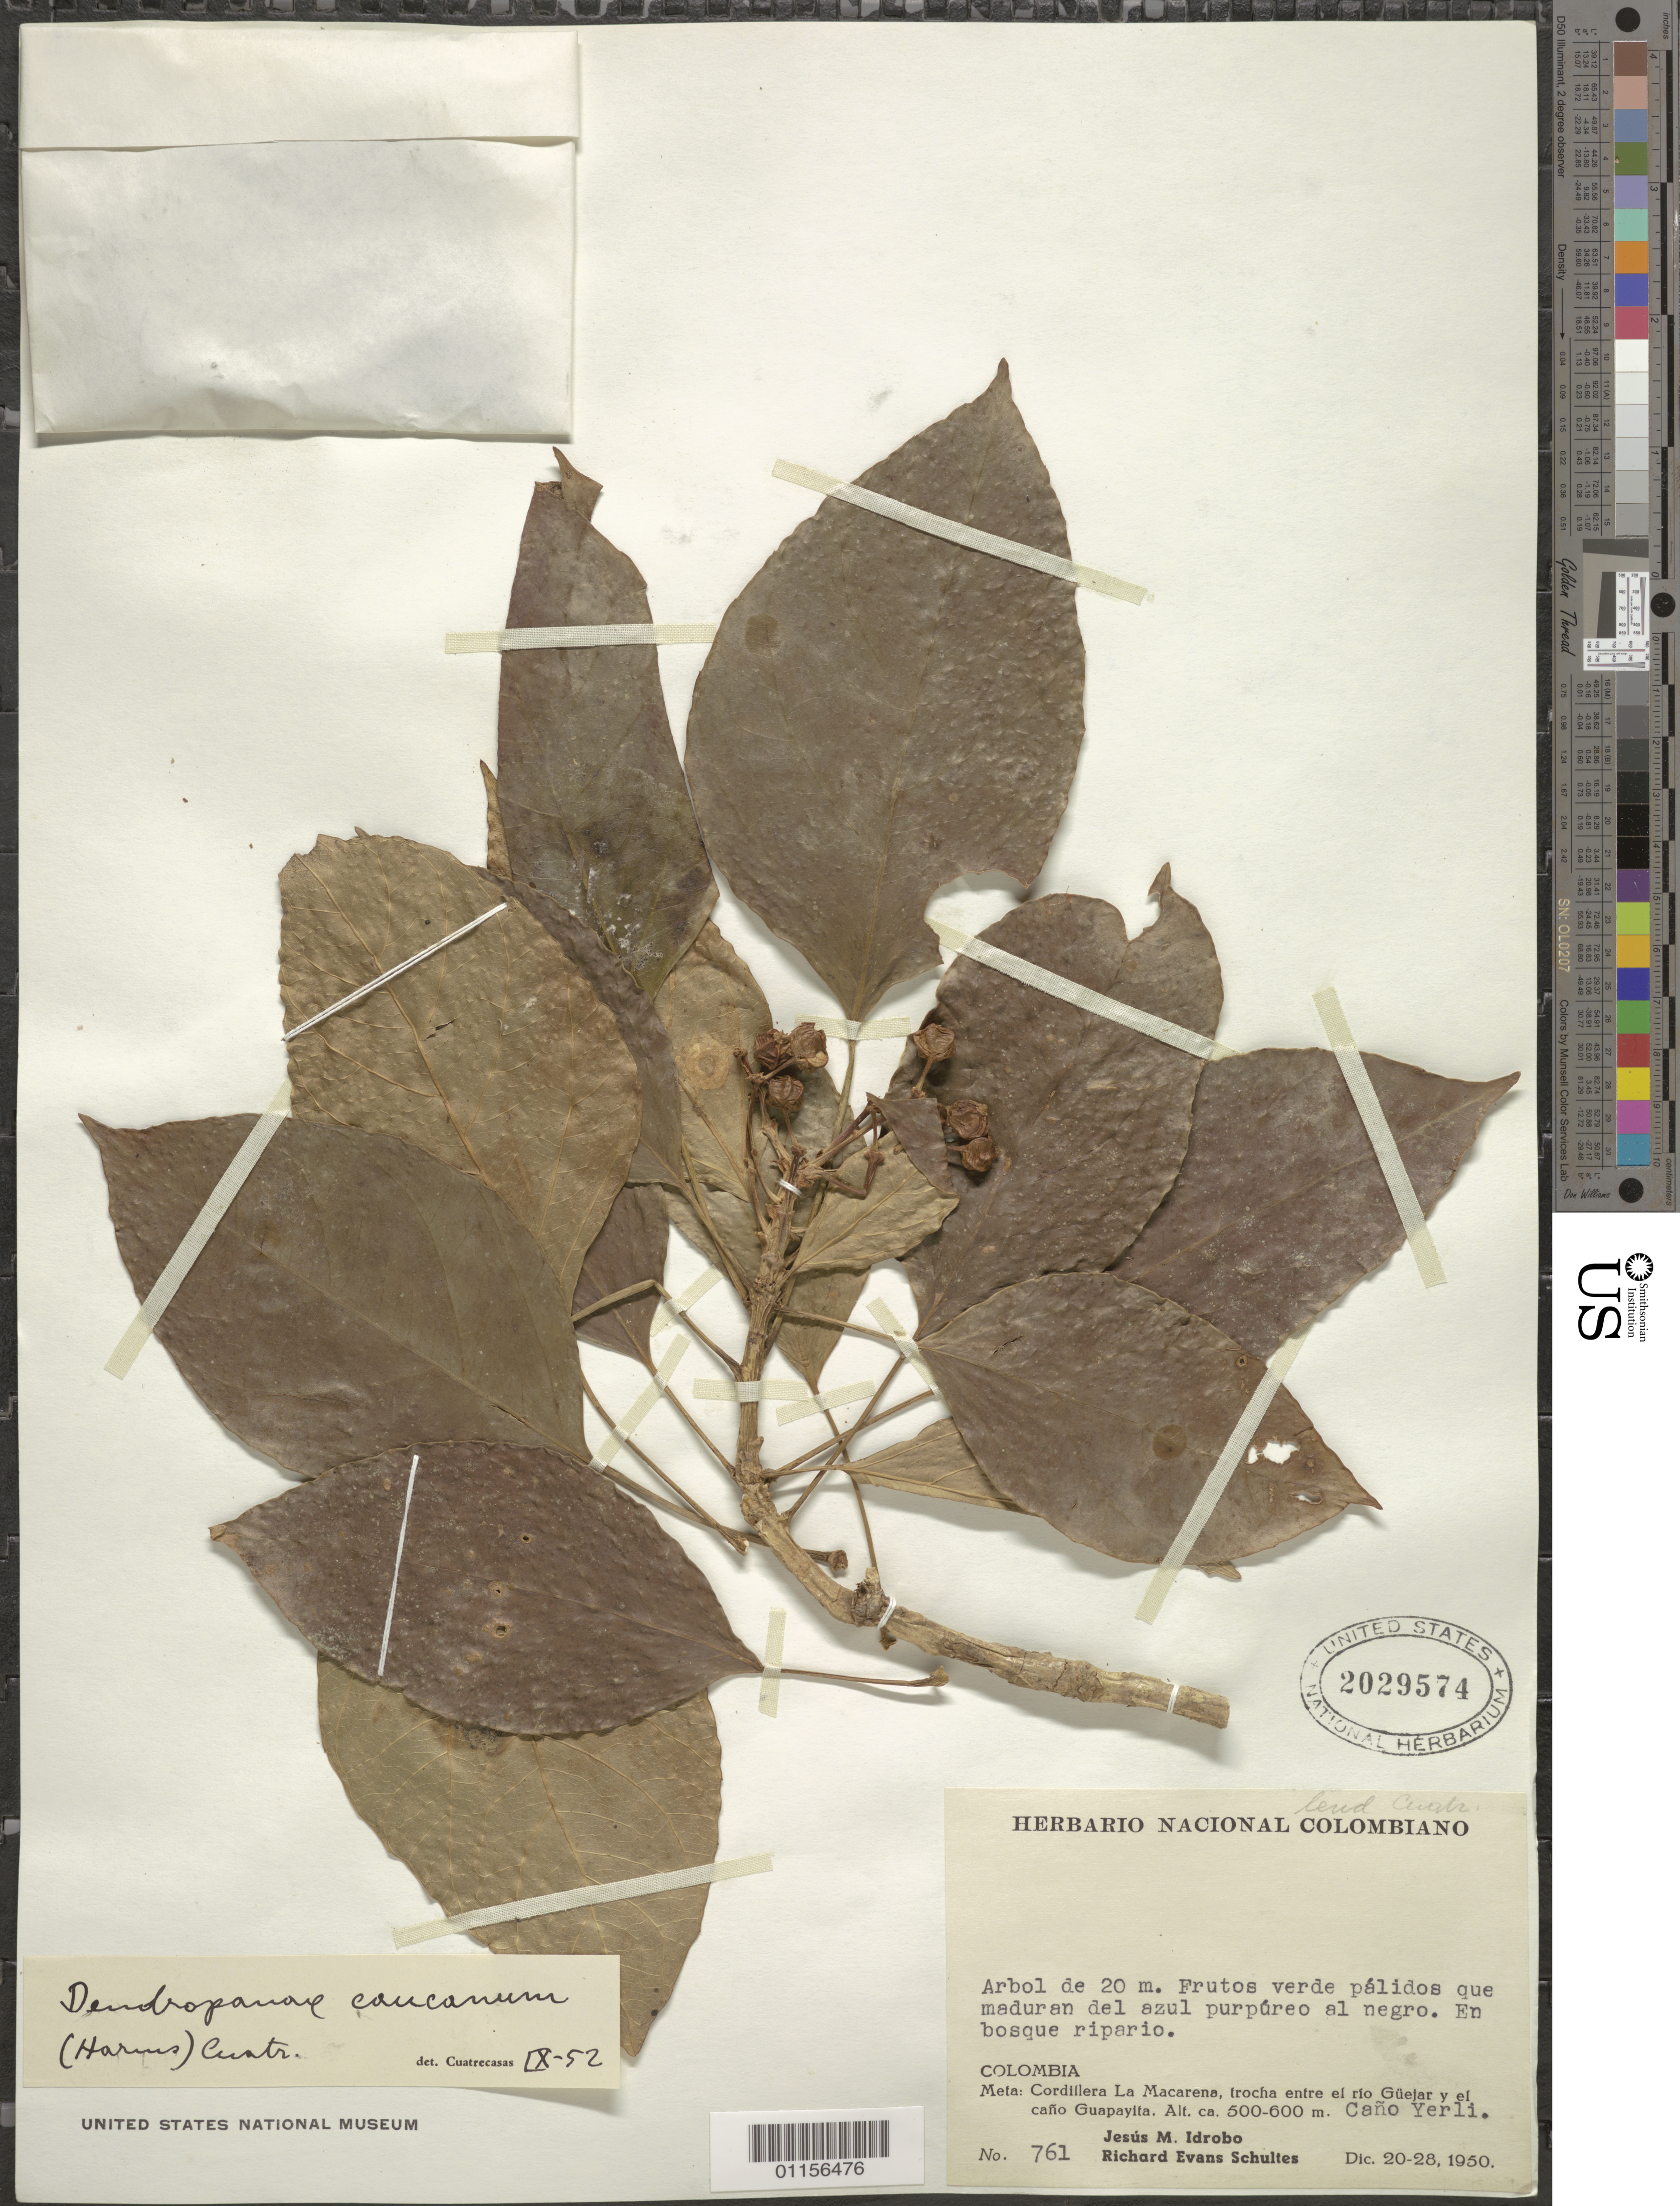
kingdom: Plantae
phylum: Tracheophyta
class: Magnoliopsida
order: Apiales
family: Araliaceae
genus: Dendropanax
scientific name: Dendropanax caucanus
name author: (Harms) Harms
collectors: J. M. Idrobo & R. E. Schultes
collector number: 761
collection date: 1950-12-20/1950-12-28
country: Colombia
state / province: Meta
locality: Cordillera La Macarena, trocha entre el rio Guejar y el cano Guapayita. Cano Yerli.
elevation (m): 500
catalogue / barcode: US 2029574